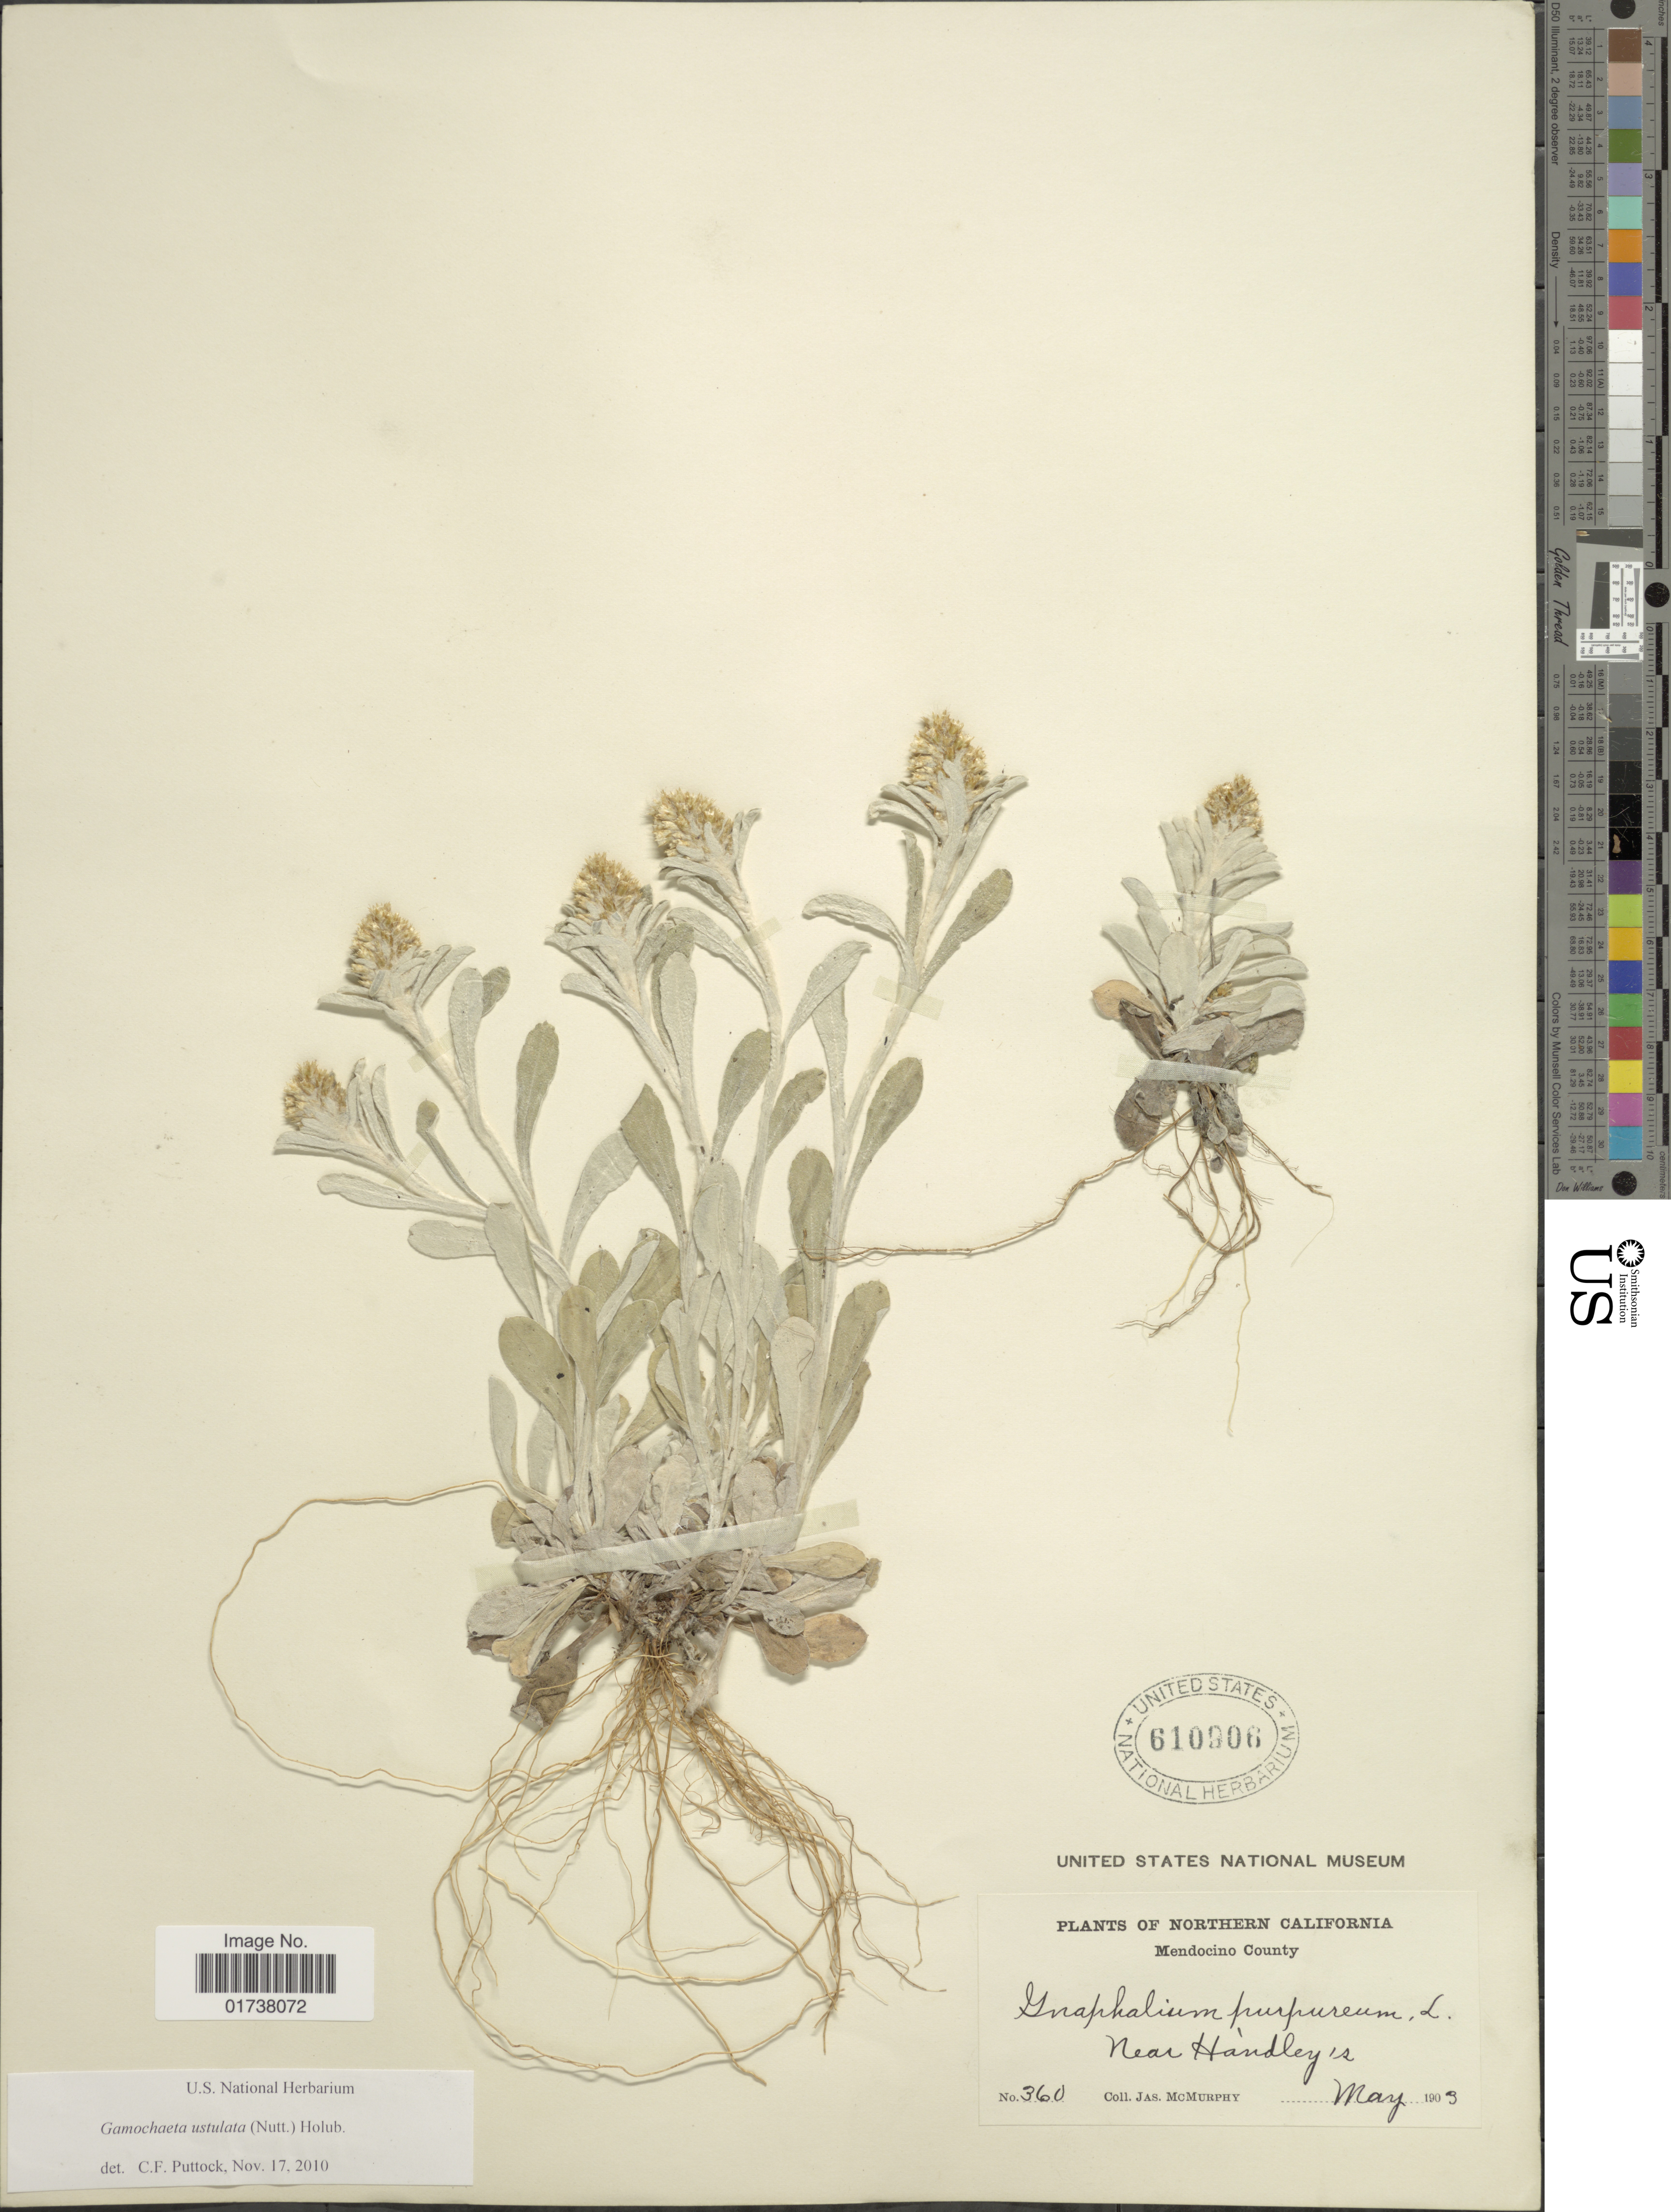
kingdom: Plantae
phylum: Tracheophyta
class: Magnoliopsida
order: Asterales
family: Asteraceae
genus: Gamochaeta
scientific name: Gamochaeta ustulata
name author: (Nutt.) Holub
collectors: J. McMurphy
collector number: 360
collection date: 1903-05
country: United States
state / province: California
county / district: Mendocino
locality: near Handley's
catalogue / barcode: US 610906